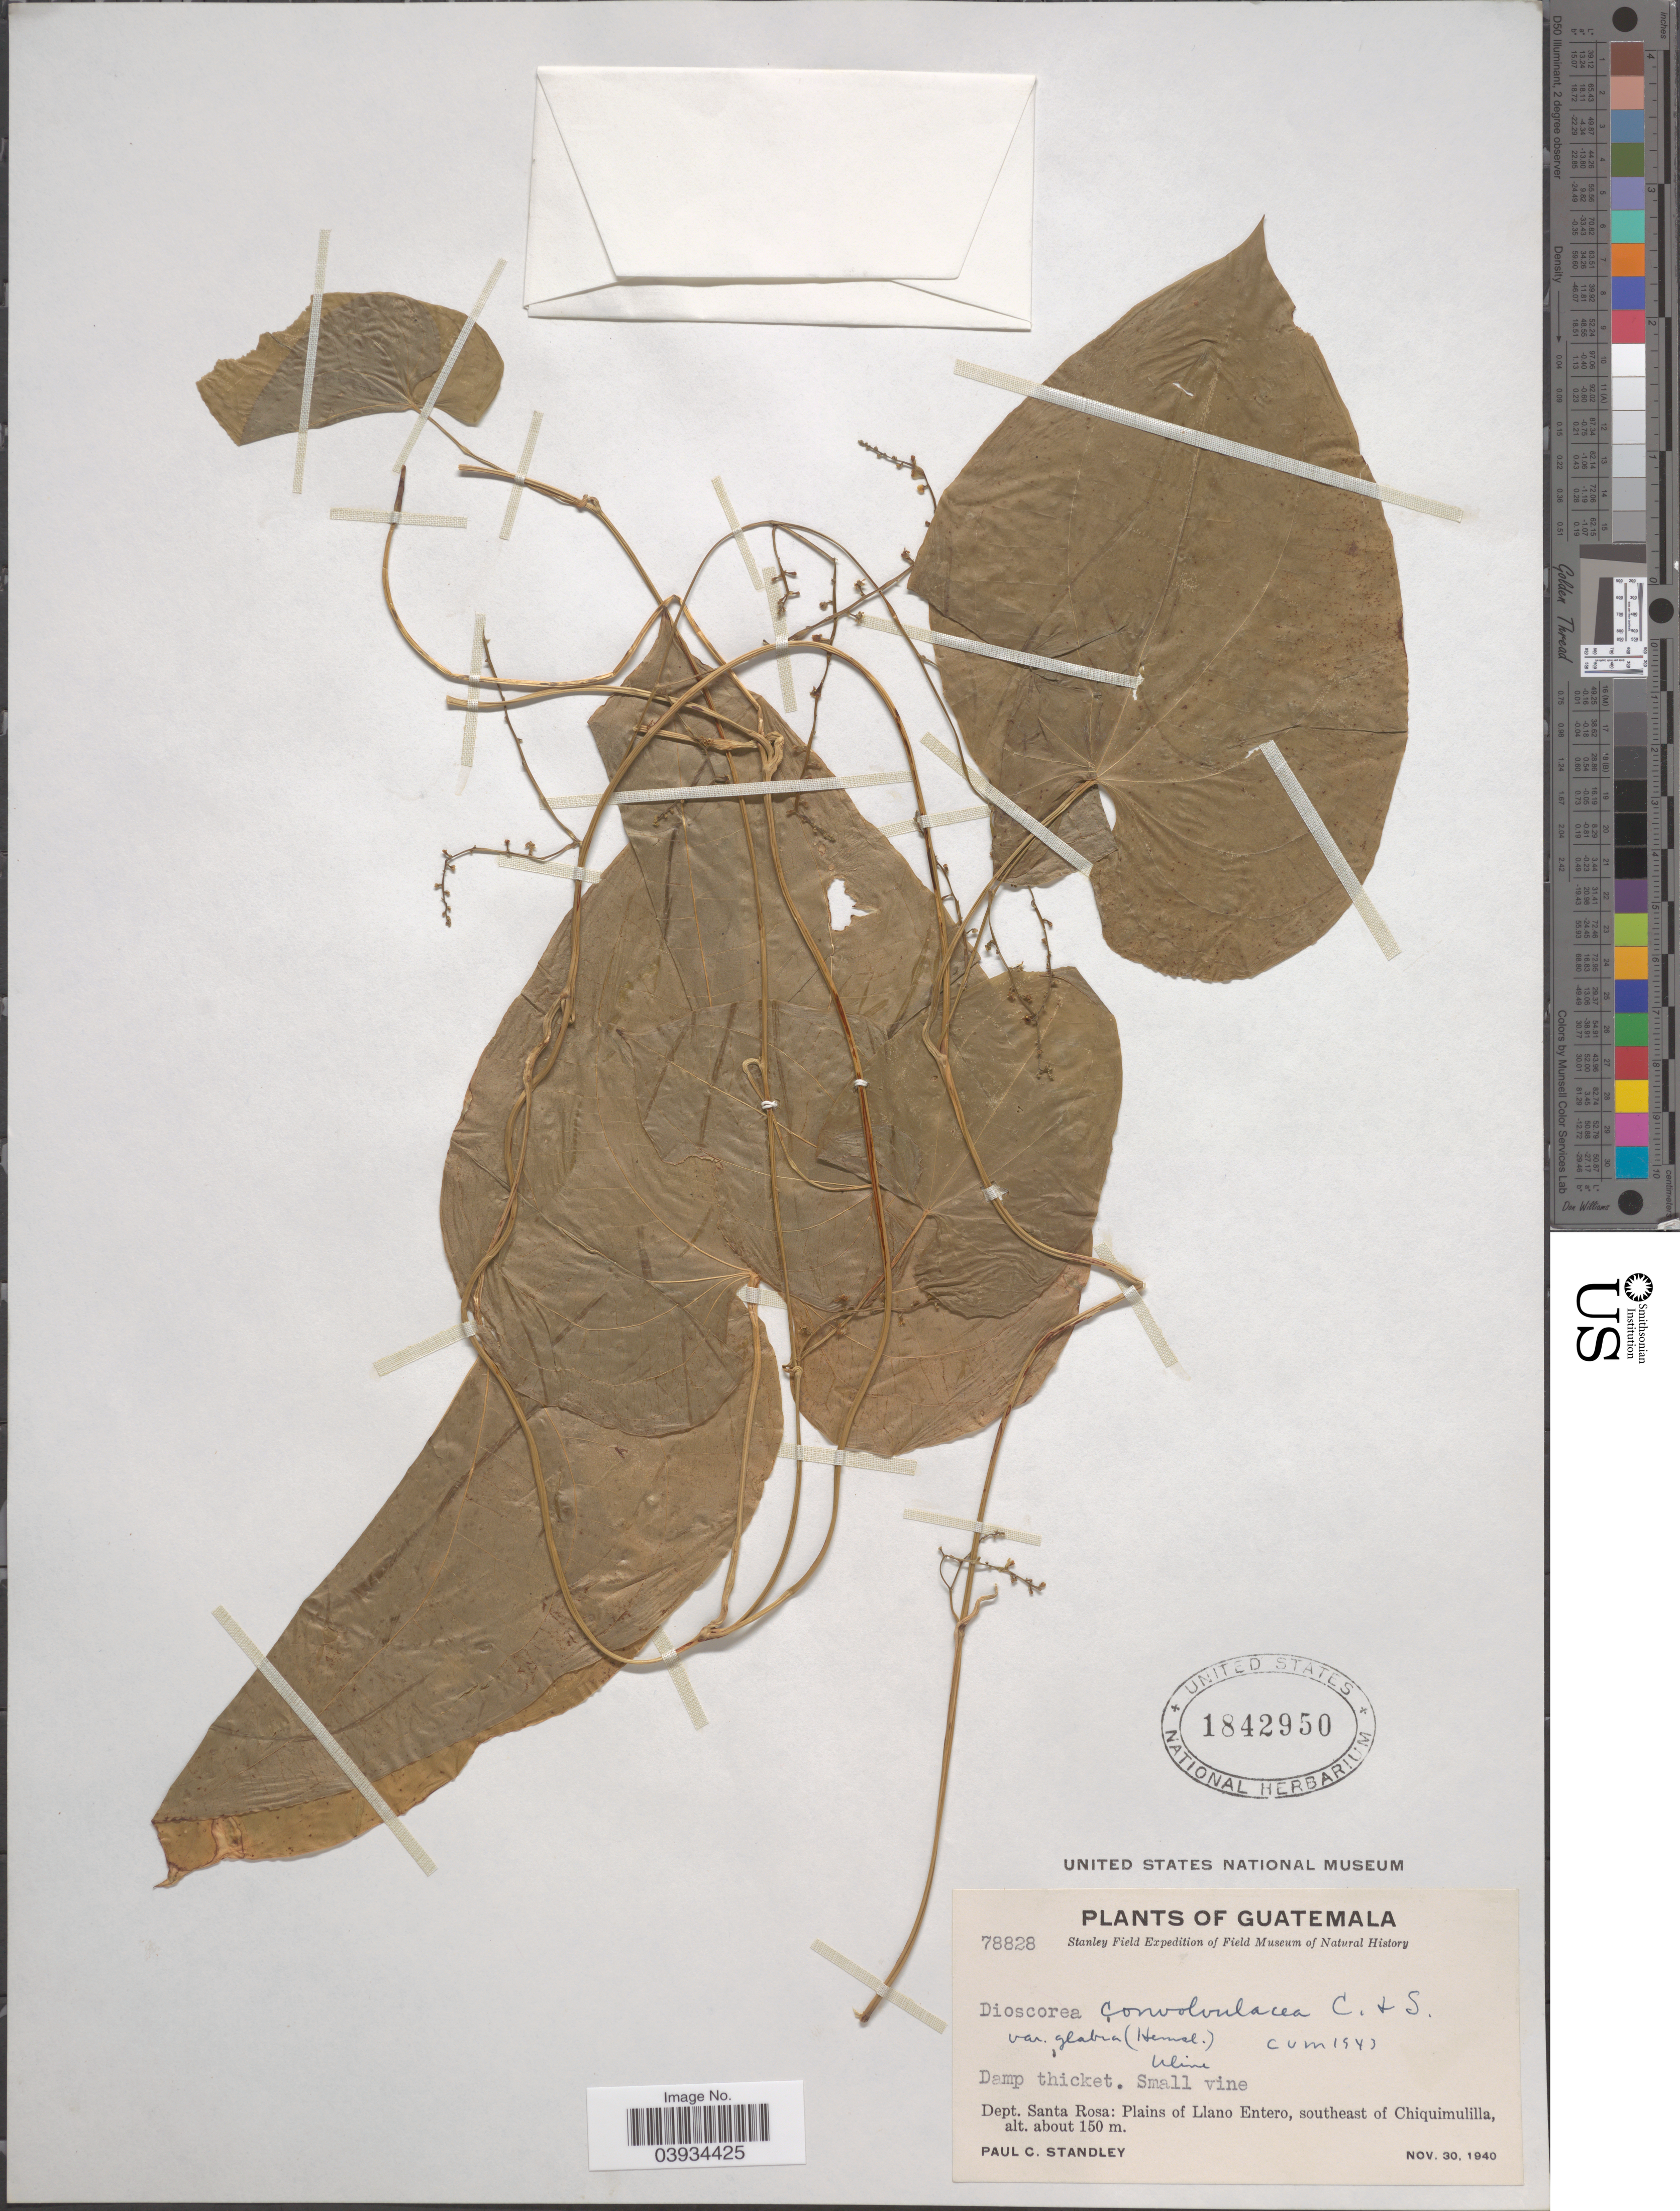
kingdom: Plantae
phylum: Tracheophyta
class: Liliopsida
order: Dioscoreales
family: Dioscoreaceae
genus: Dioscorea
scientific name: Dioscorea convolvulacea var. glabra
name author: (Hemsl.) Uline ex R. Knuth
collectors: P. C. Standley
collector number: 78828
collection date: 1940-11-30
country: Guatemala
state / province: Santa Rosa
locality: Dept. Santa Rosa: Plains of Llano Entero, southeast of Chiquimulilla.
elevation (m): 150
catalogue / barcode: US 1842950